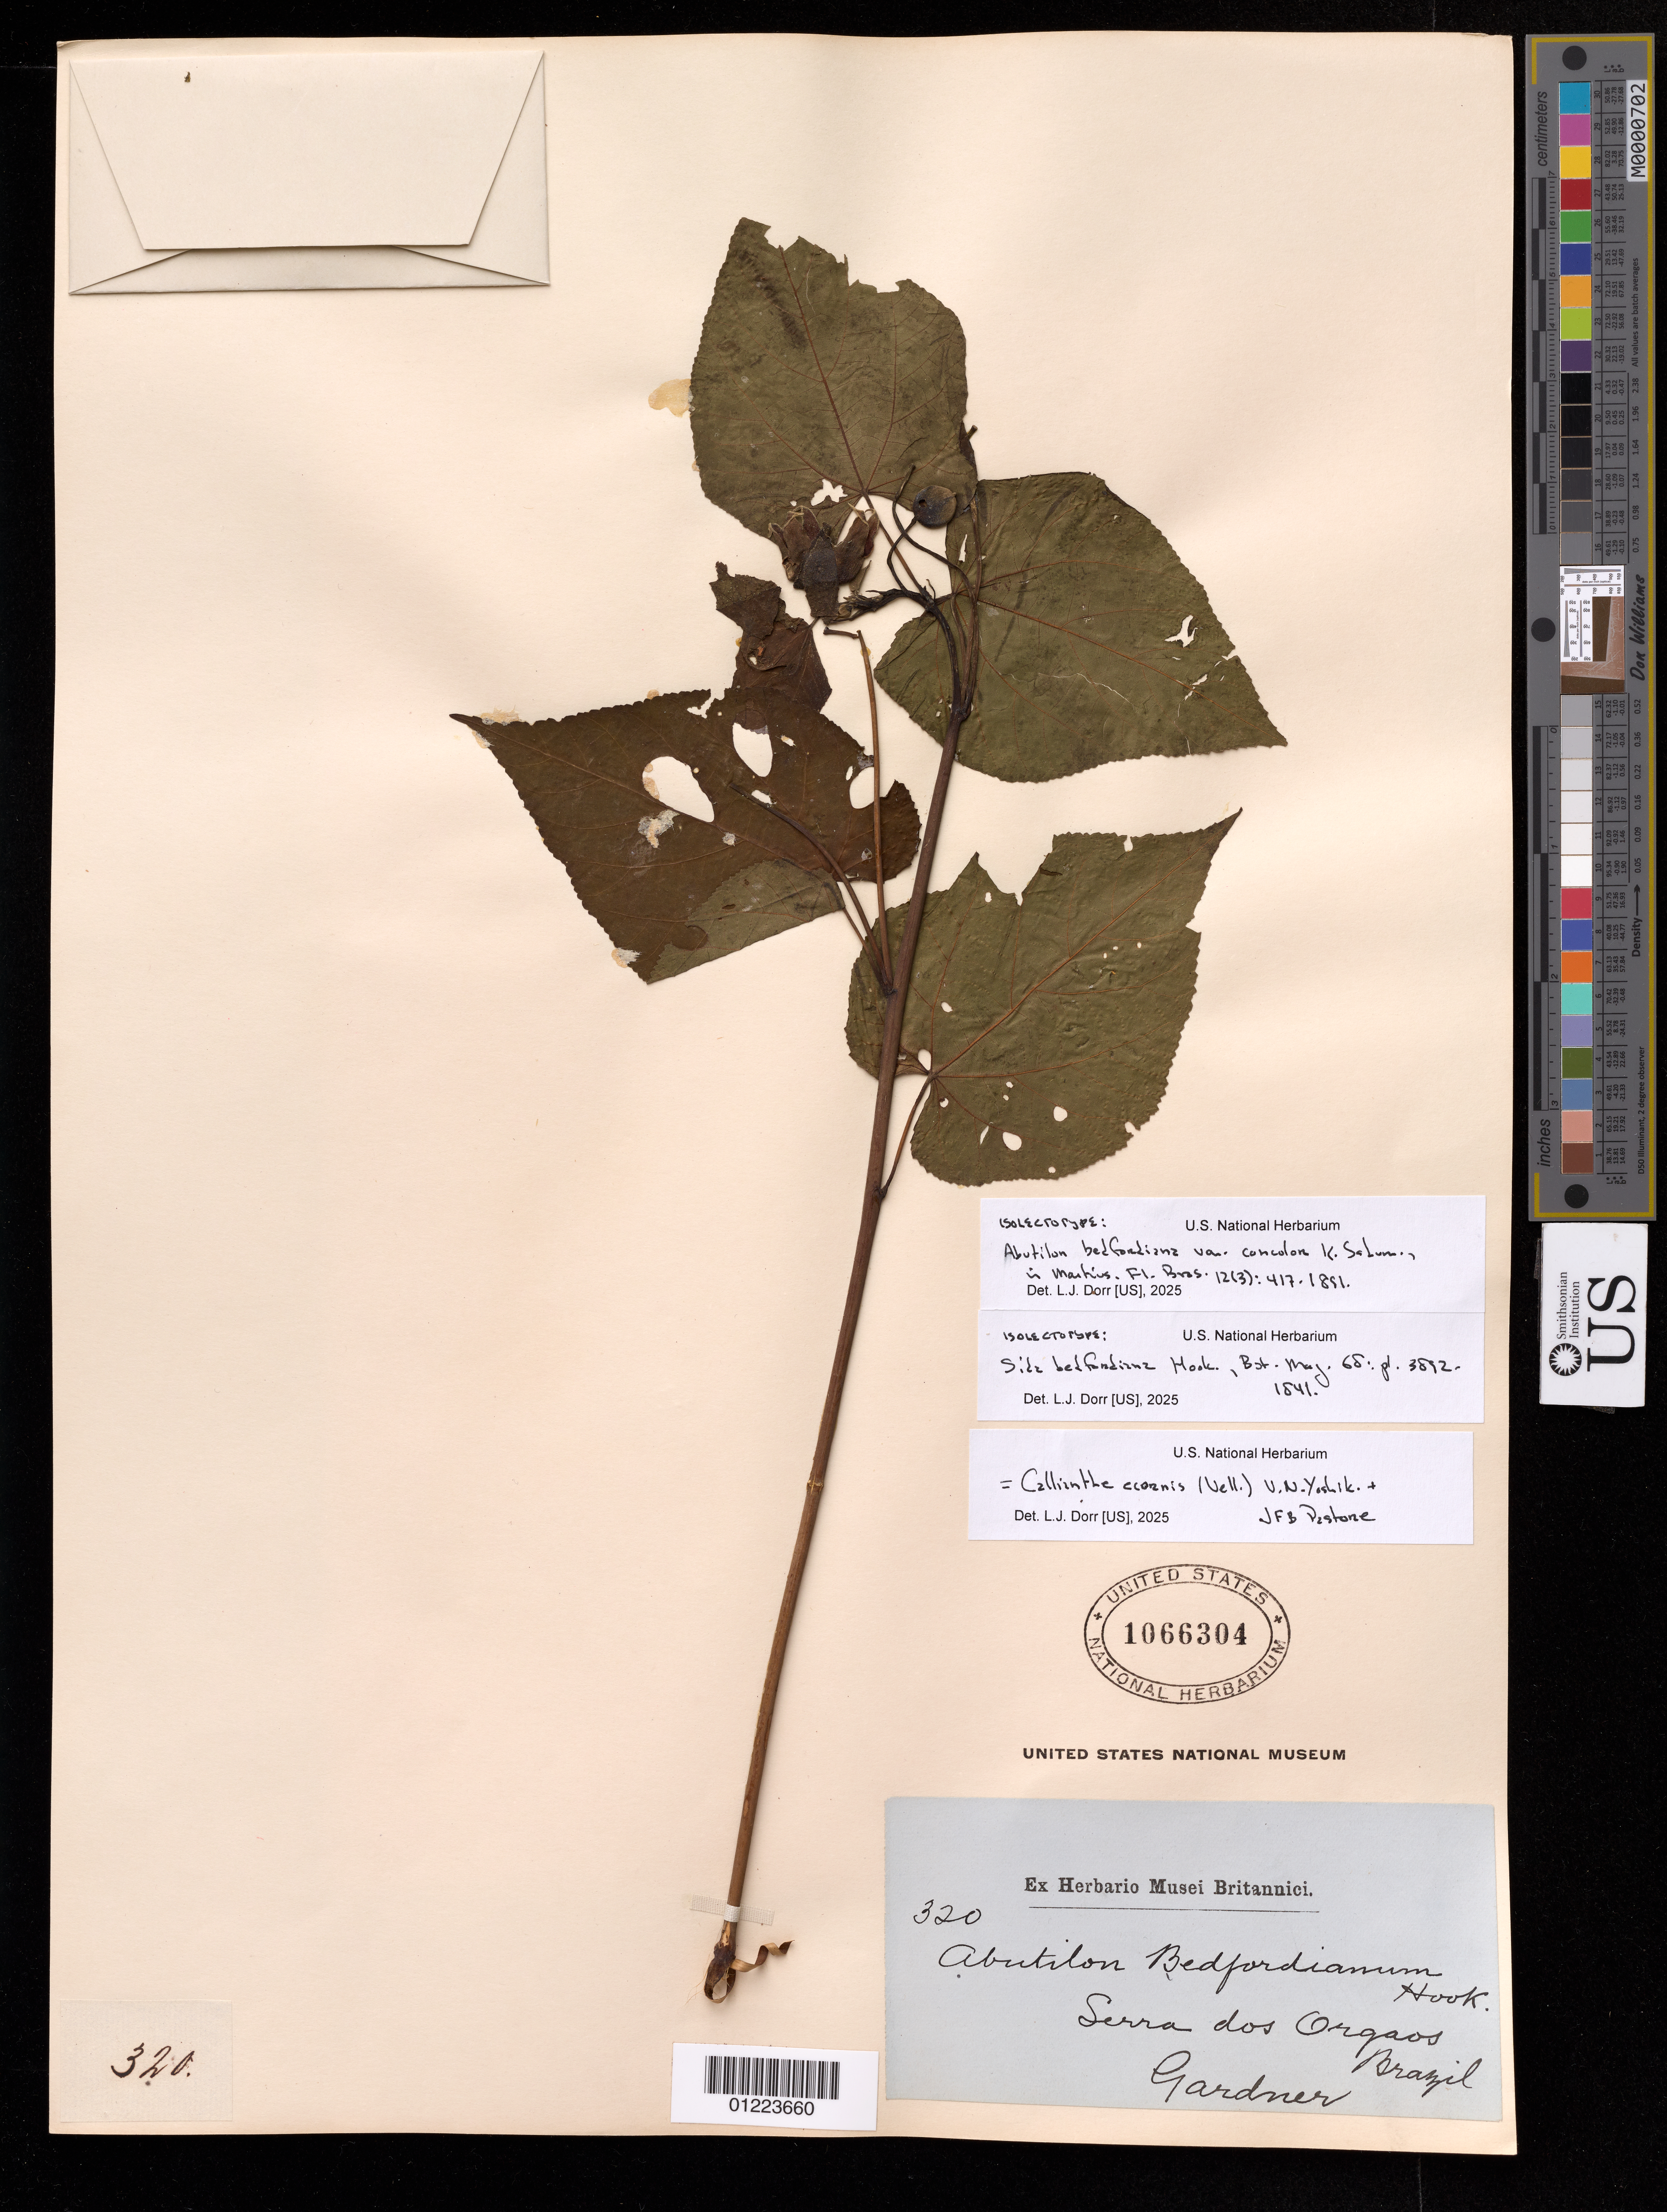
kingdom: Plantae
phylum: Tracheophyta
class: Magnoliopsida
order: Malvales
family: Malvaceae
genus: Sida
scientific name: Sida bedfordiana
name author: Hook.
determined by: Dorr, Laurence J., Curator (BOT), Smithsonian Institution - National Museum of Natural History (UNITED STATES)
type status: Isolectotype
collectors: G. Gardner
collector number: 320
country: Brazil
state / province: Río de Janeiro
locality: Derra dos Orgaos.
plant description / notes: Also the Isolectotype of Abutilon bedfordianum var. concolor K. Schum.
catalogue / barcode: US 1066304